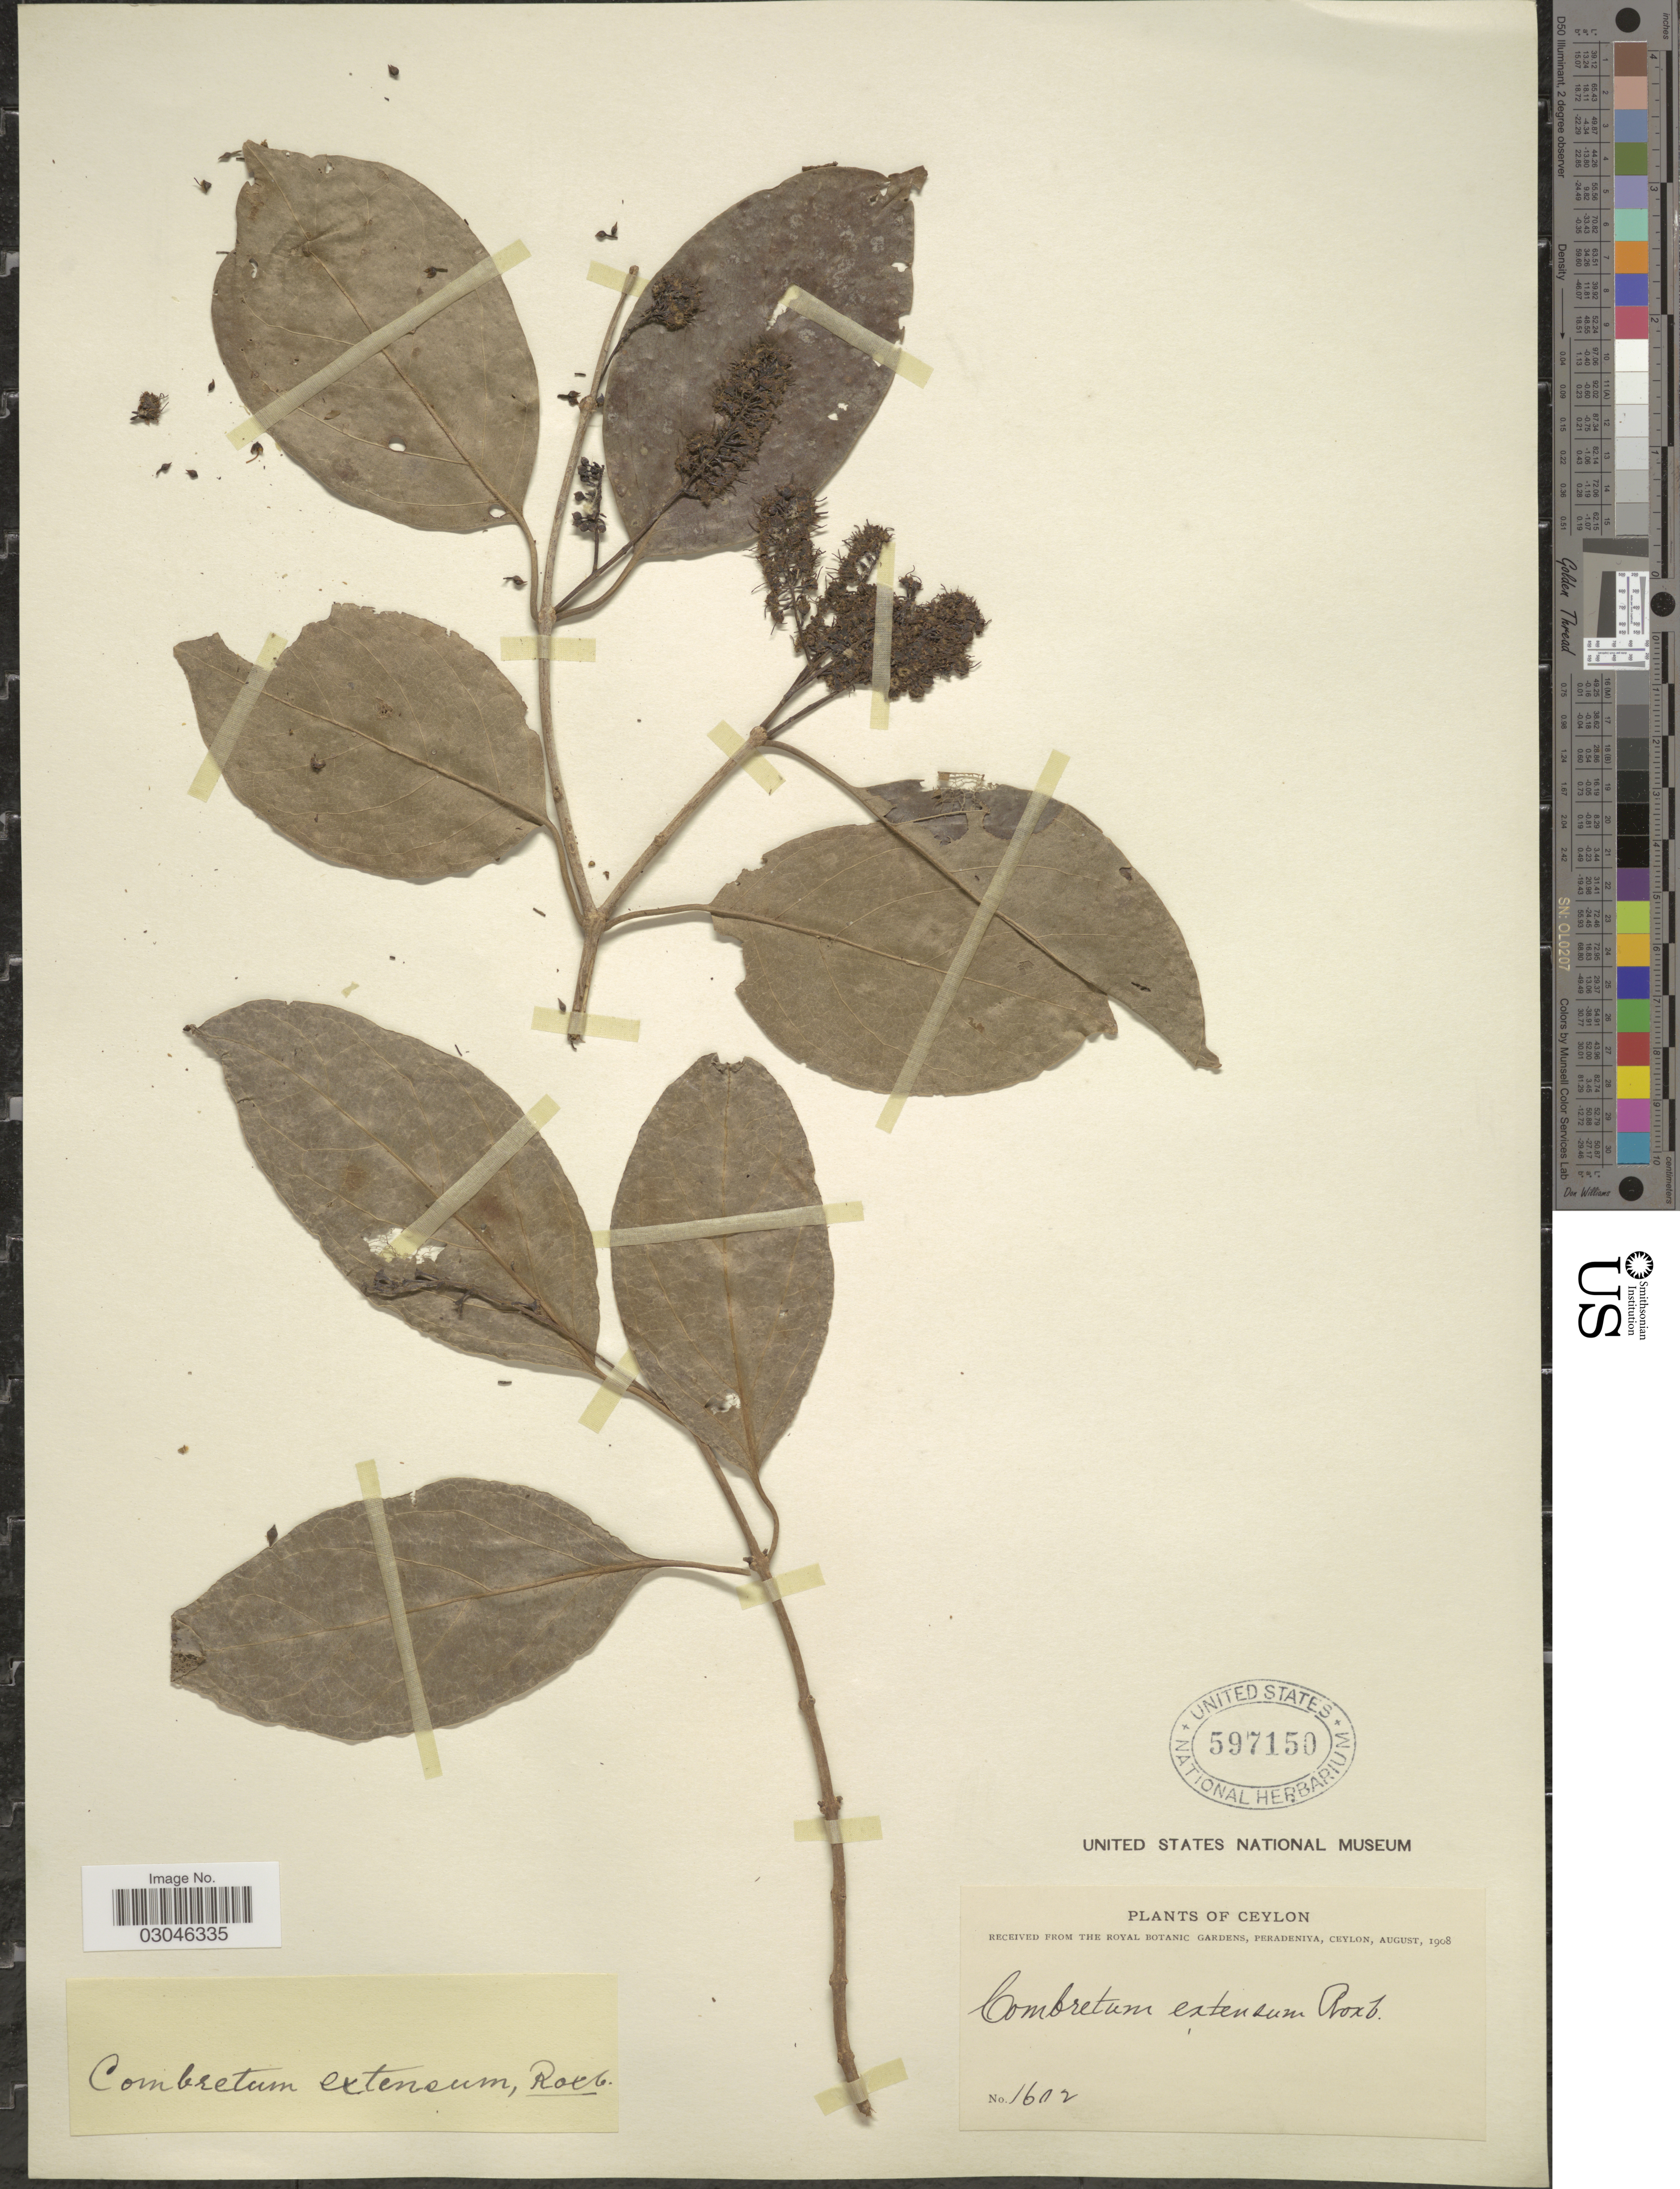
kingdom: Plantae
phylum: Tracheophyta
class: Magnoliopsida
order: Myrtales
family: Combretaceae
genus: Combretum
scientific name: Combretum extensum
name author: Roxb.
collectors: P. Royal Botanic Gardens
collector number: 1602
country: Sri Lanka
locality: Ceylon.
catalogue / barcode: US 597150